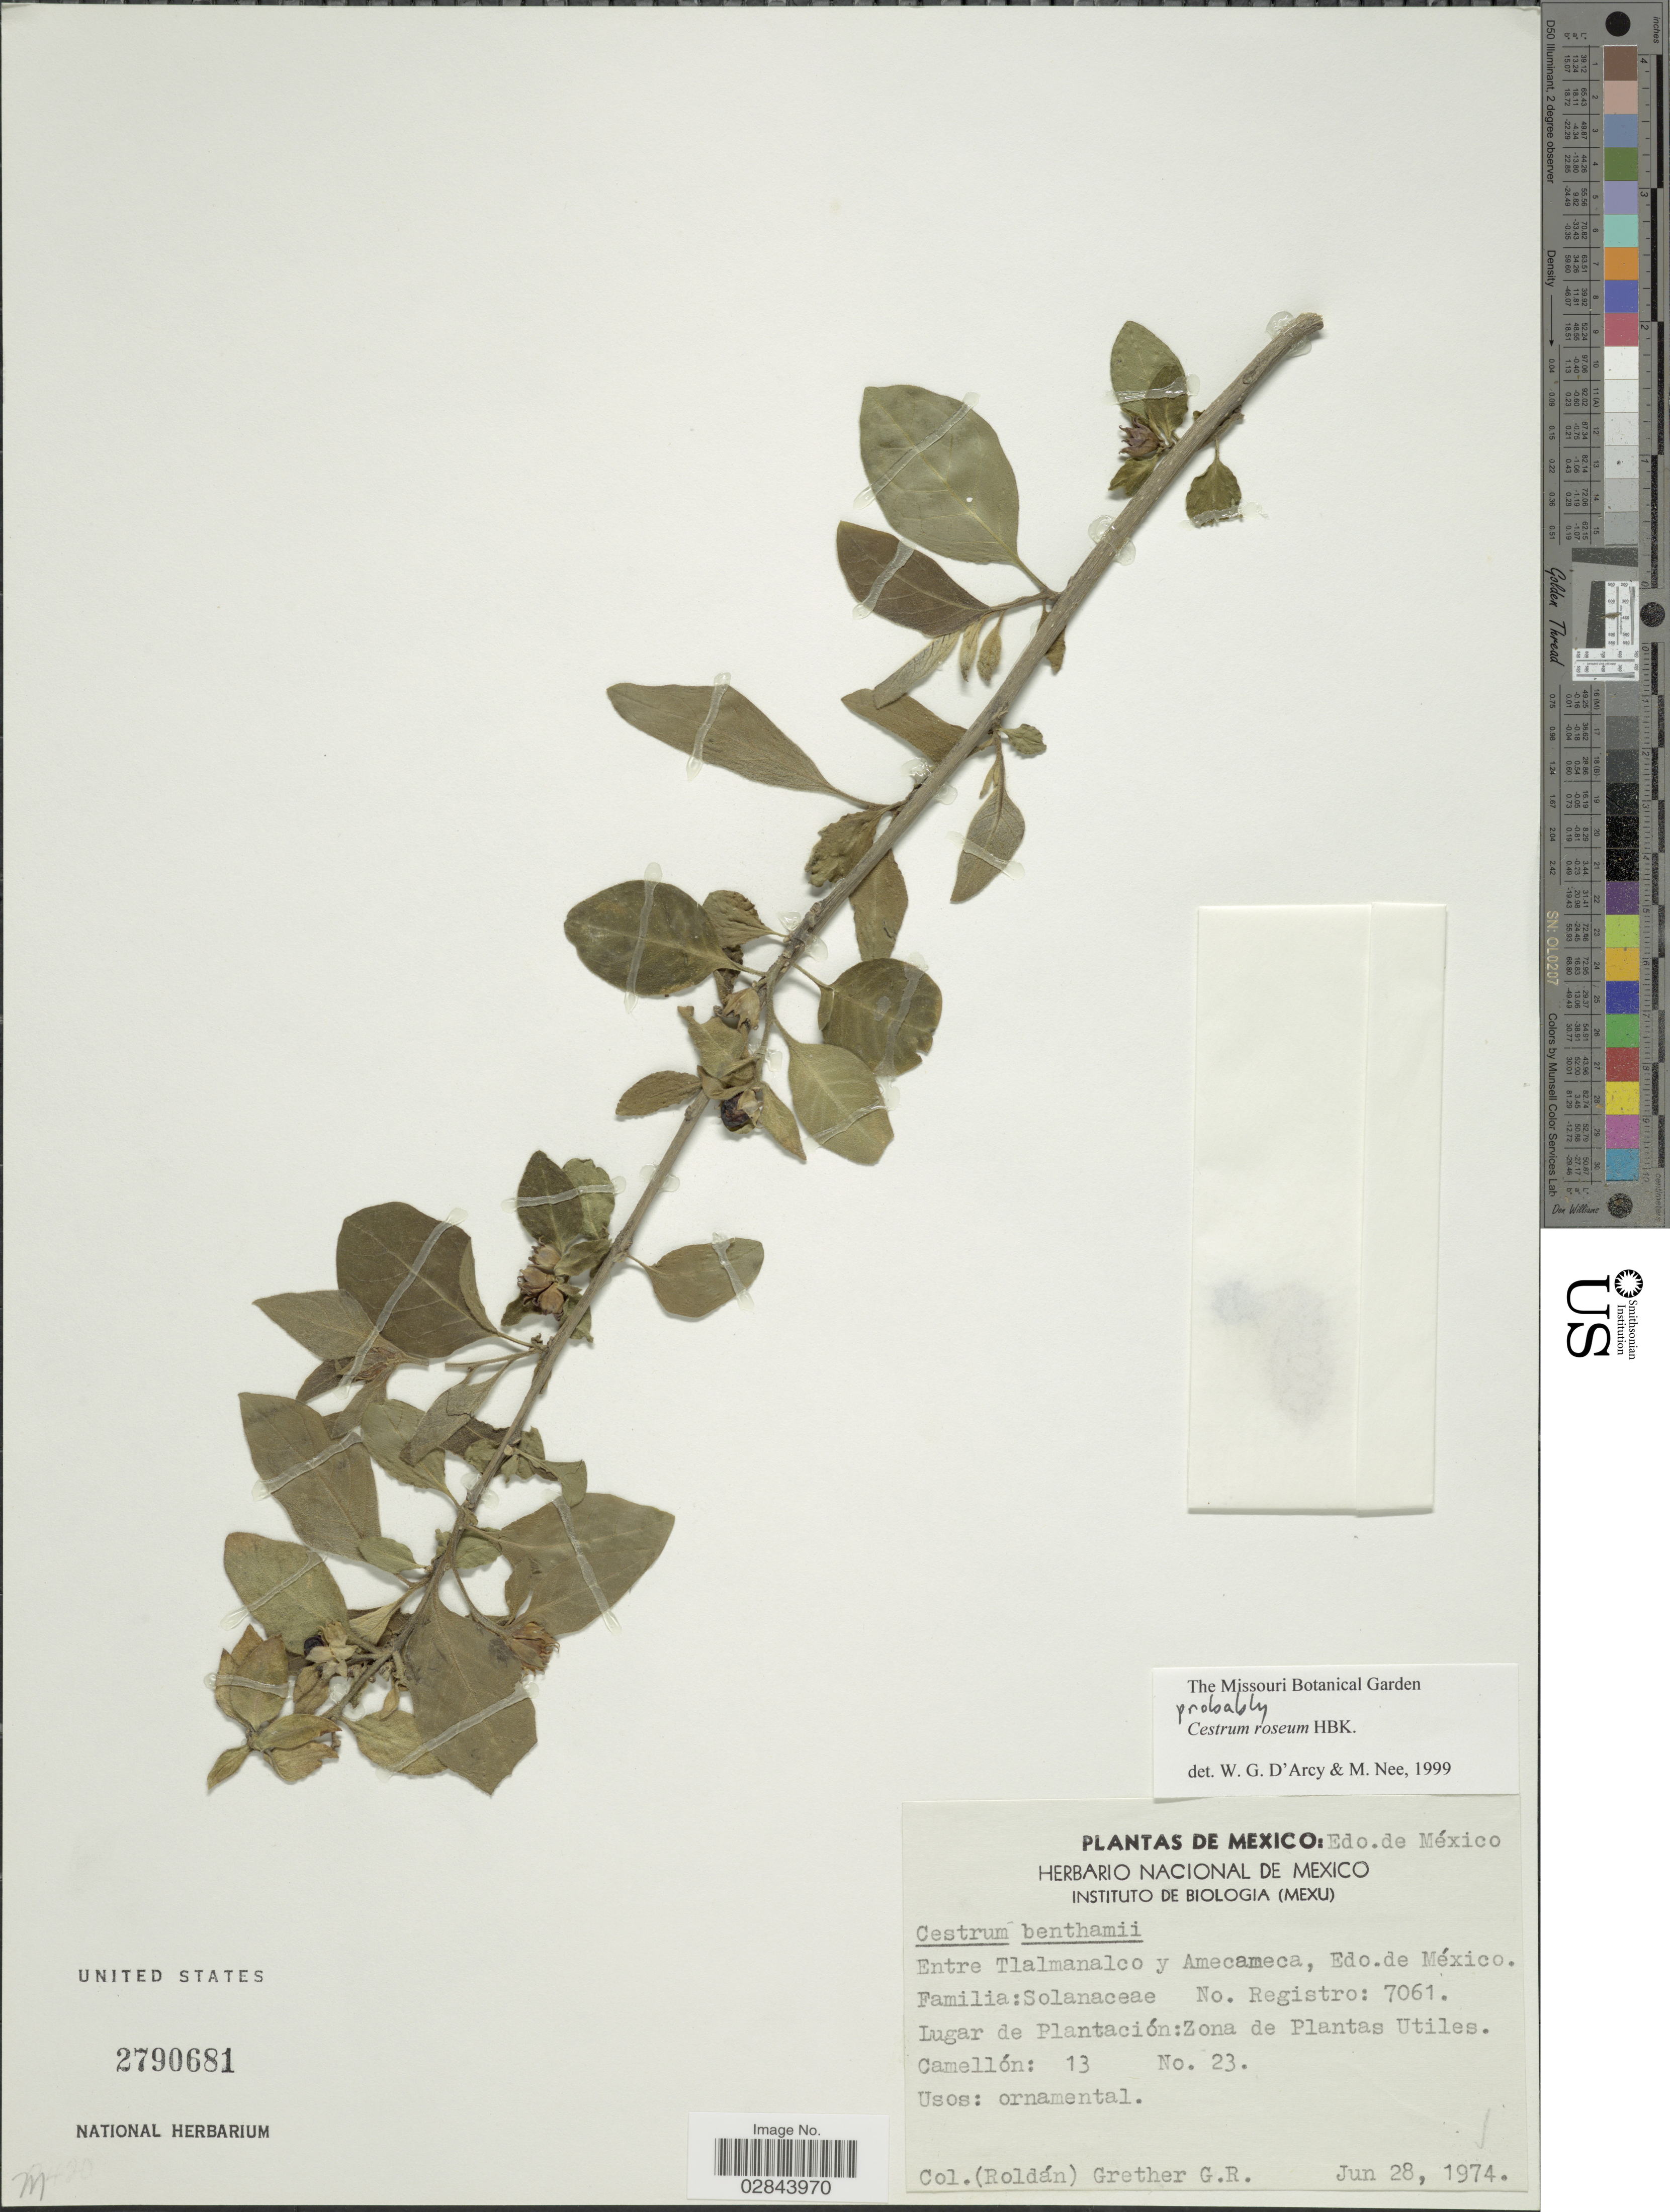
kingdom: Plantae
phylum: Tracheophyta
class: Magnoliopsida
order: Solanales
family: Solanaceae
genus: Cestrum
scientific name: Cestrum roseum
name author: Kunth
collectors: Roldán & G. Grether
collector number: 23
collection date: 1974-06-28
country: Mexico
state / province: México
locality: Entre Tlalmanalco y Amecameca.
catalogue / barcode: US 2790681